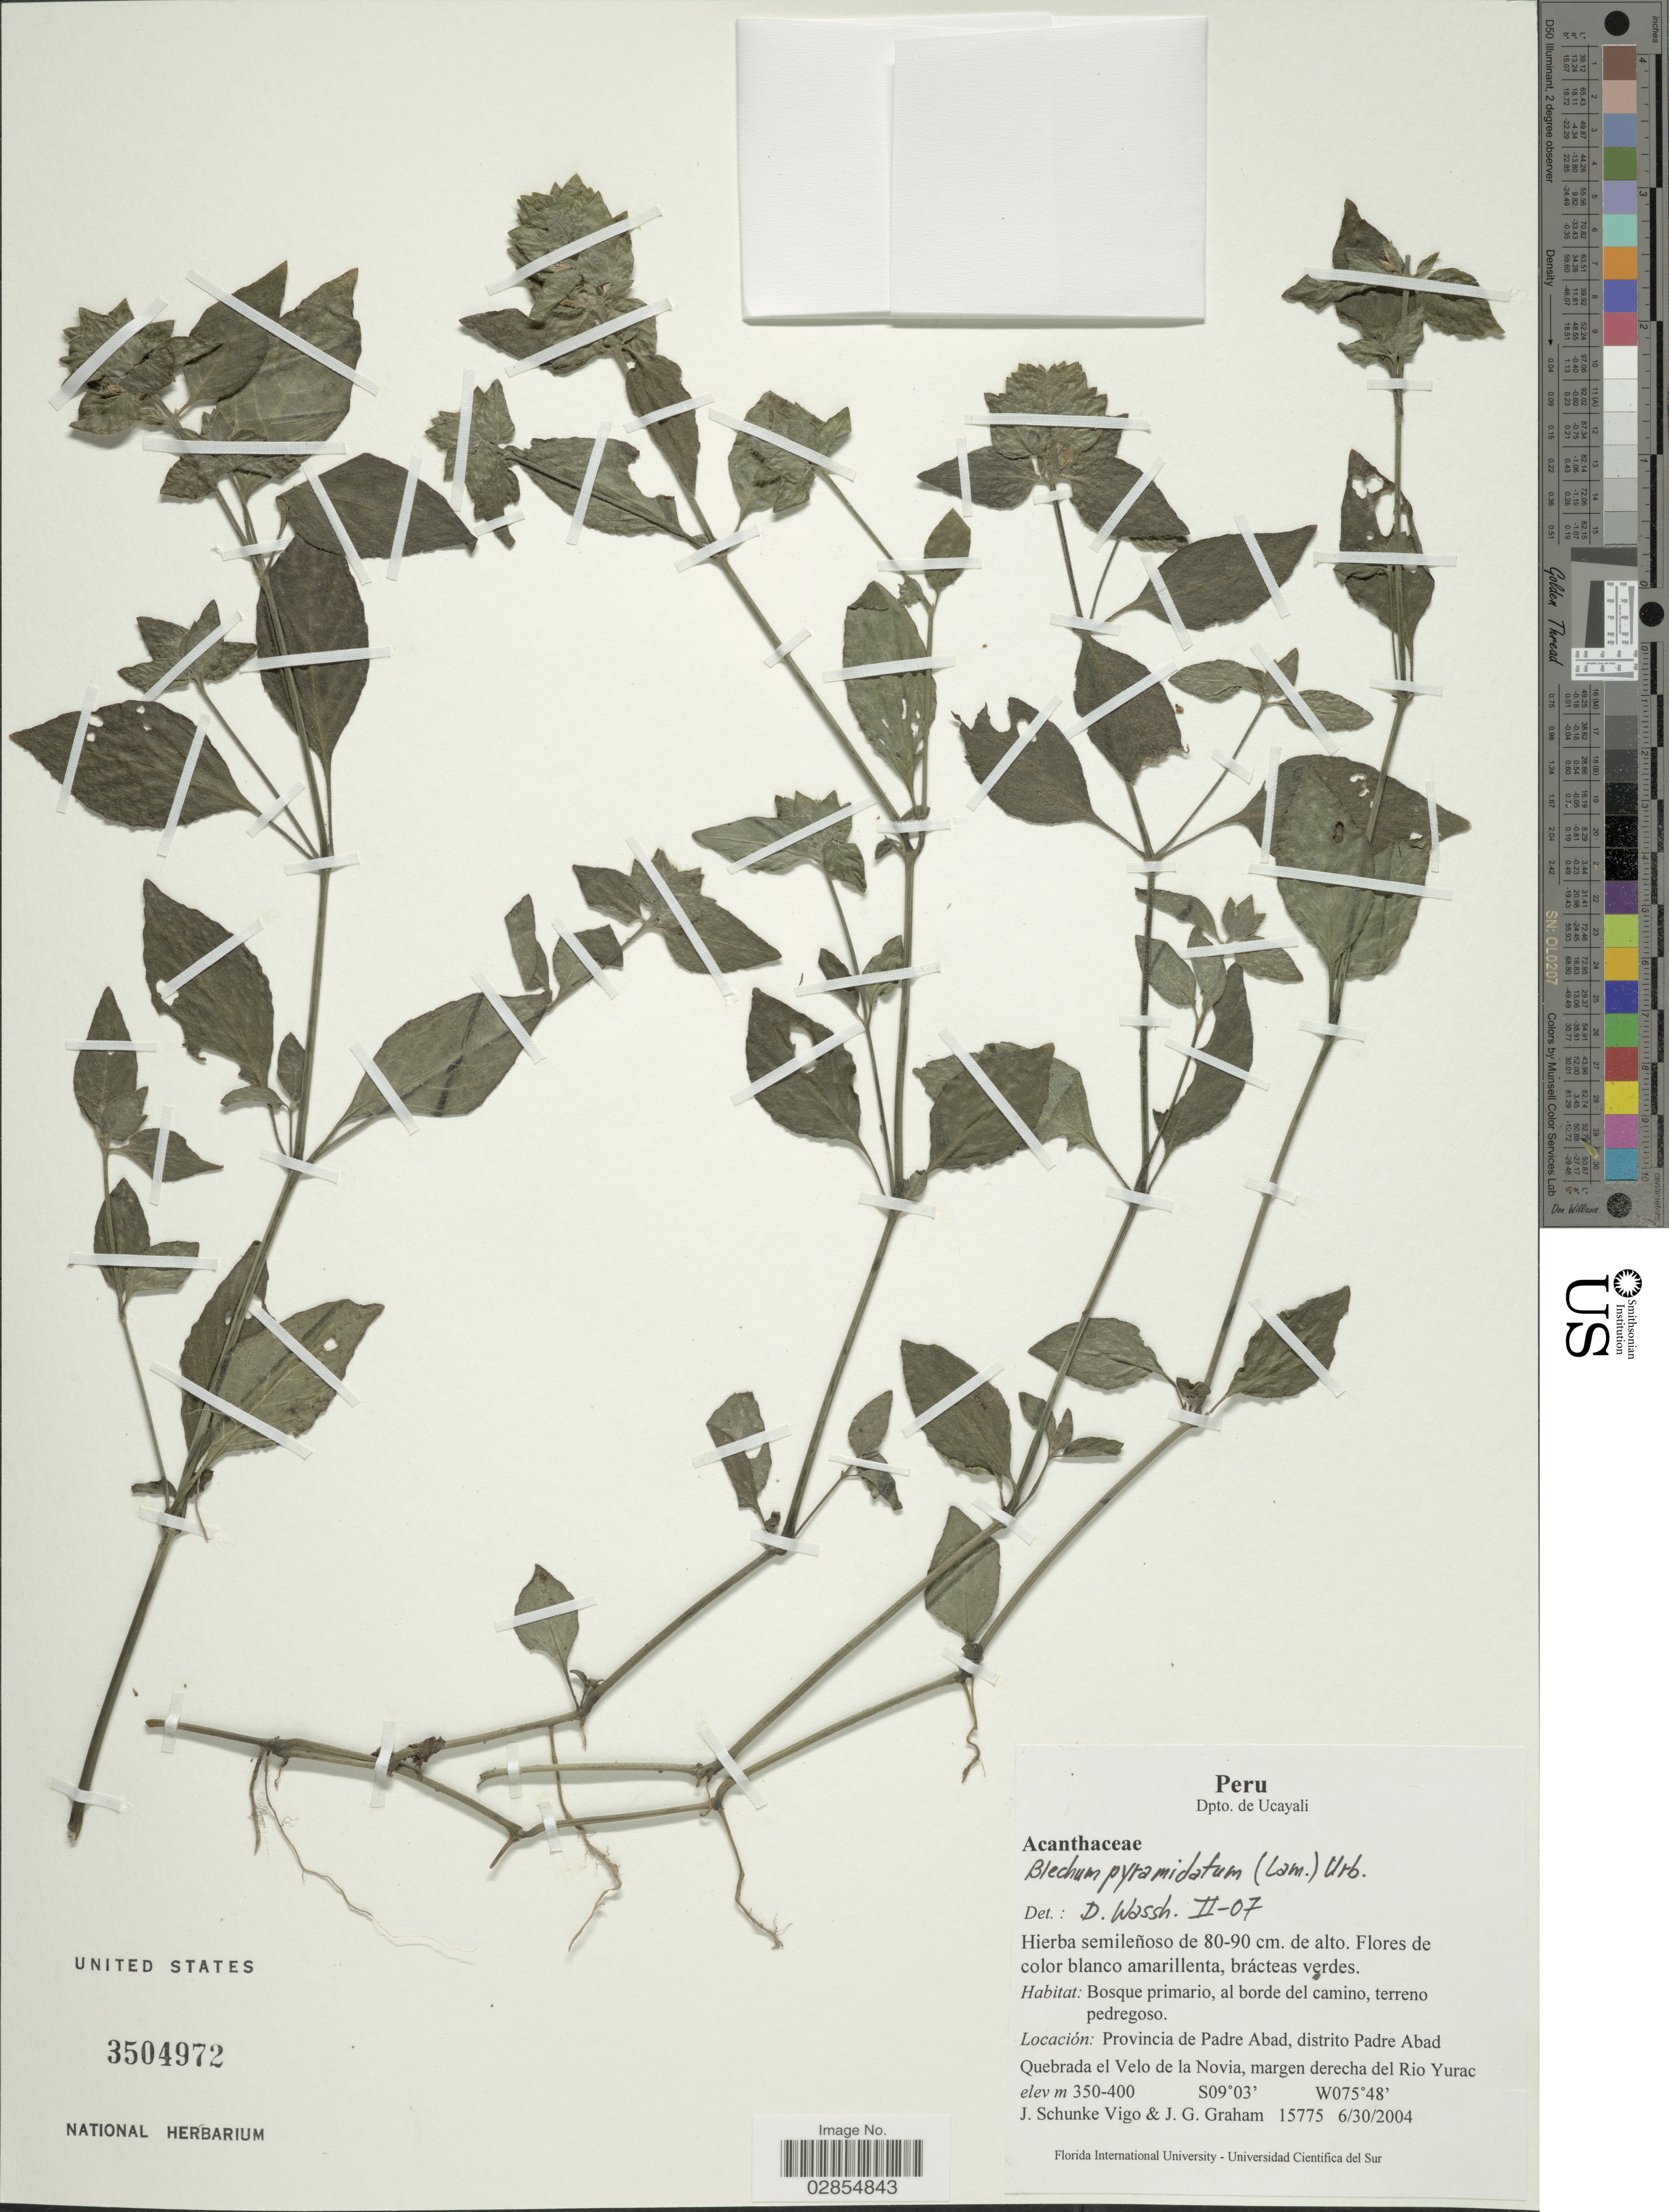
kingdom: Plantae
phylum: Tracheophyta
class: Magnoliopsida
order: Lamiales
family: Acanthaceae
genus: Blechum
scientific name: Blechum brownei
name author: Juss.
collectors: J. Schunke Vigo & J. Graham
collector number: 15775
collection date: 2004-06-30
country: Peru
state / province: Ucayali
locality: Dpto. de Ucayali. Provincia de Padre Abad, distrito Padre Abad Quebrada el Velo de la Novia, margen derecha del Rio Yurac.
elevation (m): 350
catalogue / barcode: US 3504972